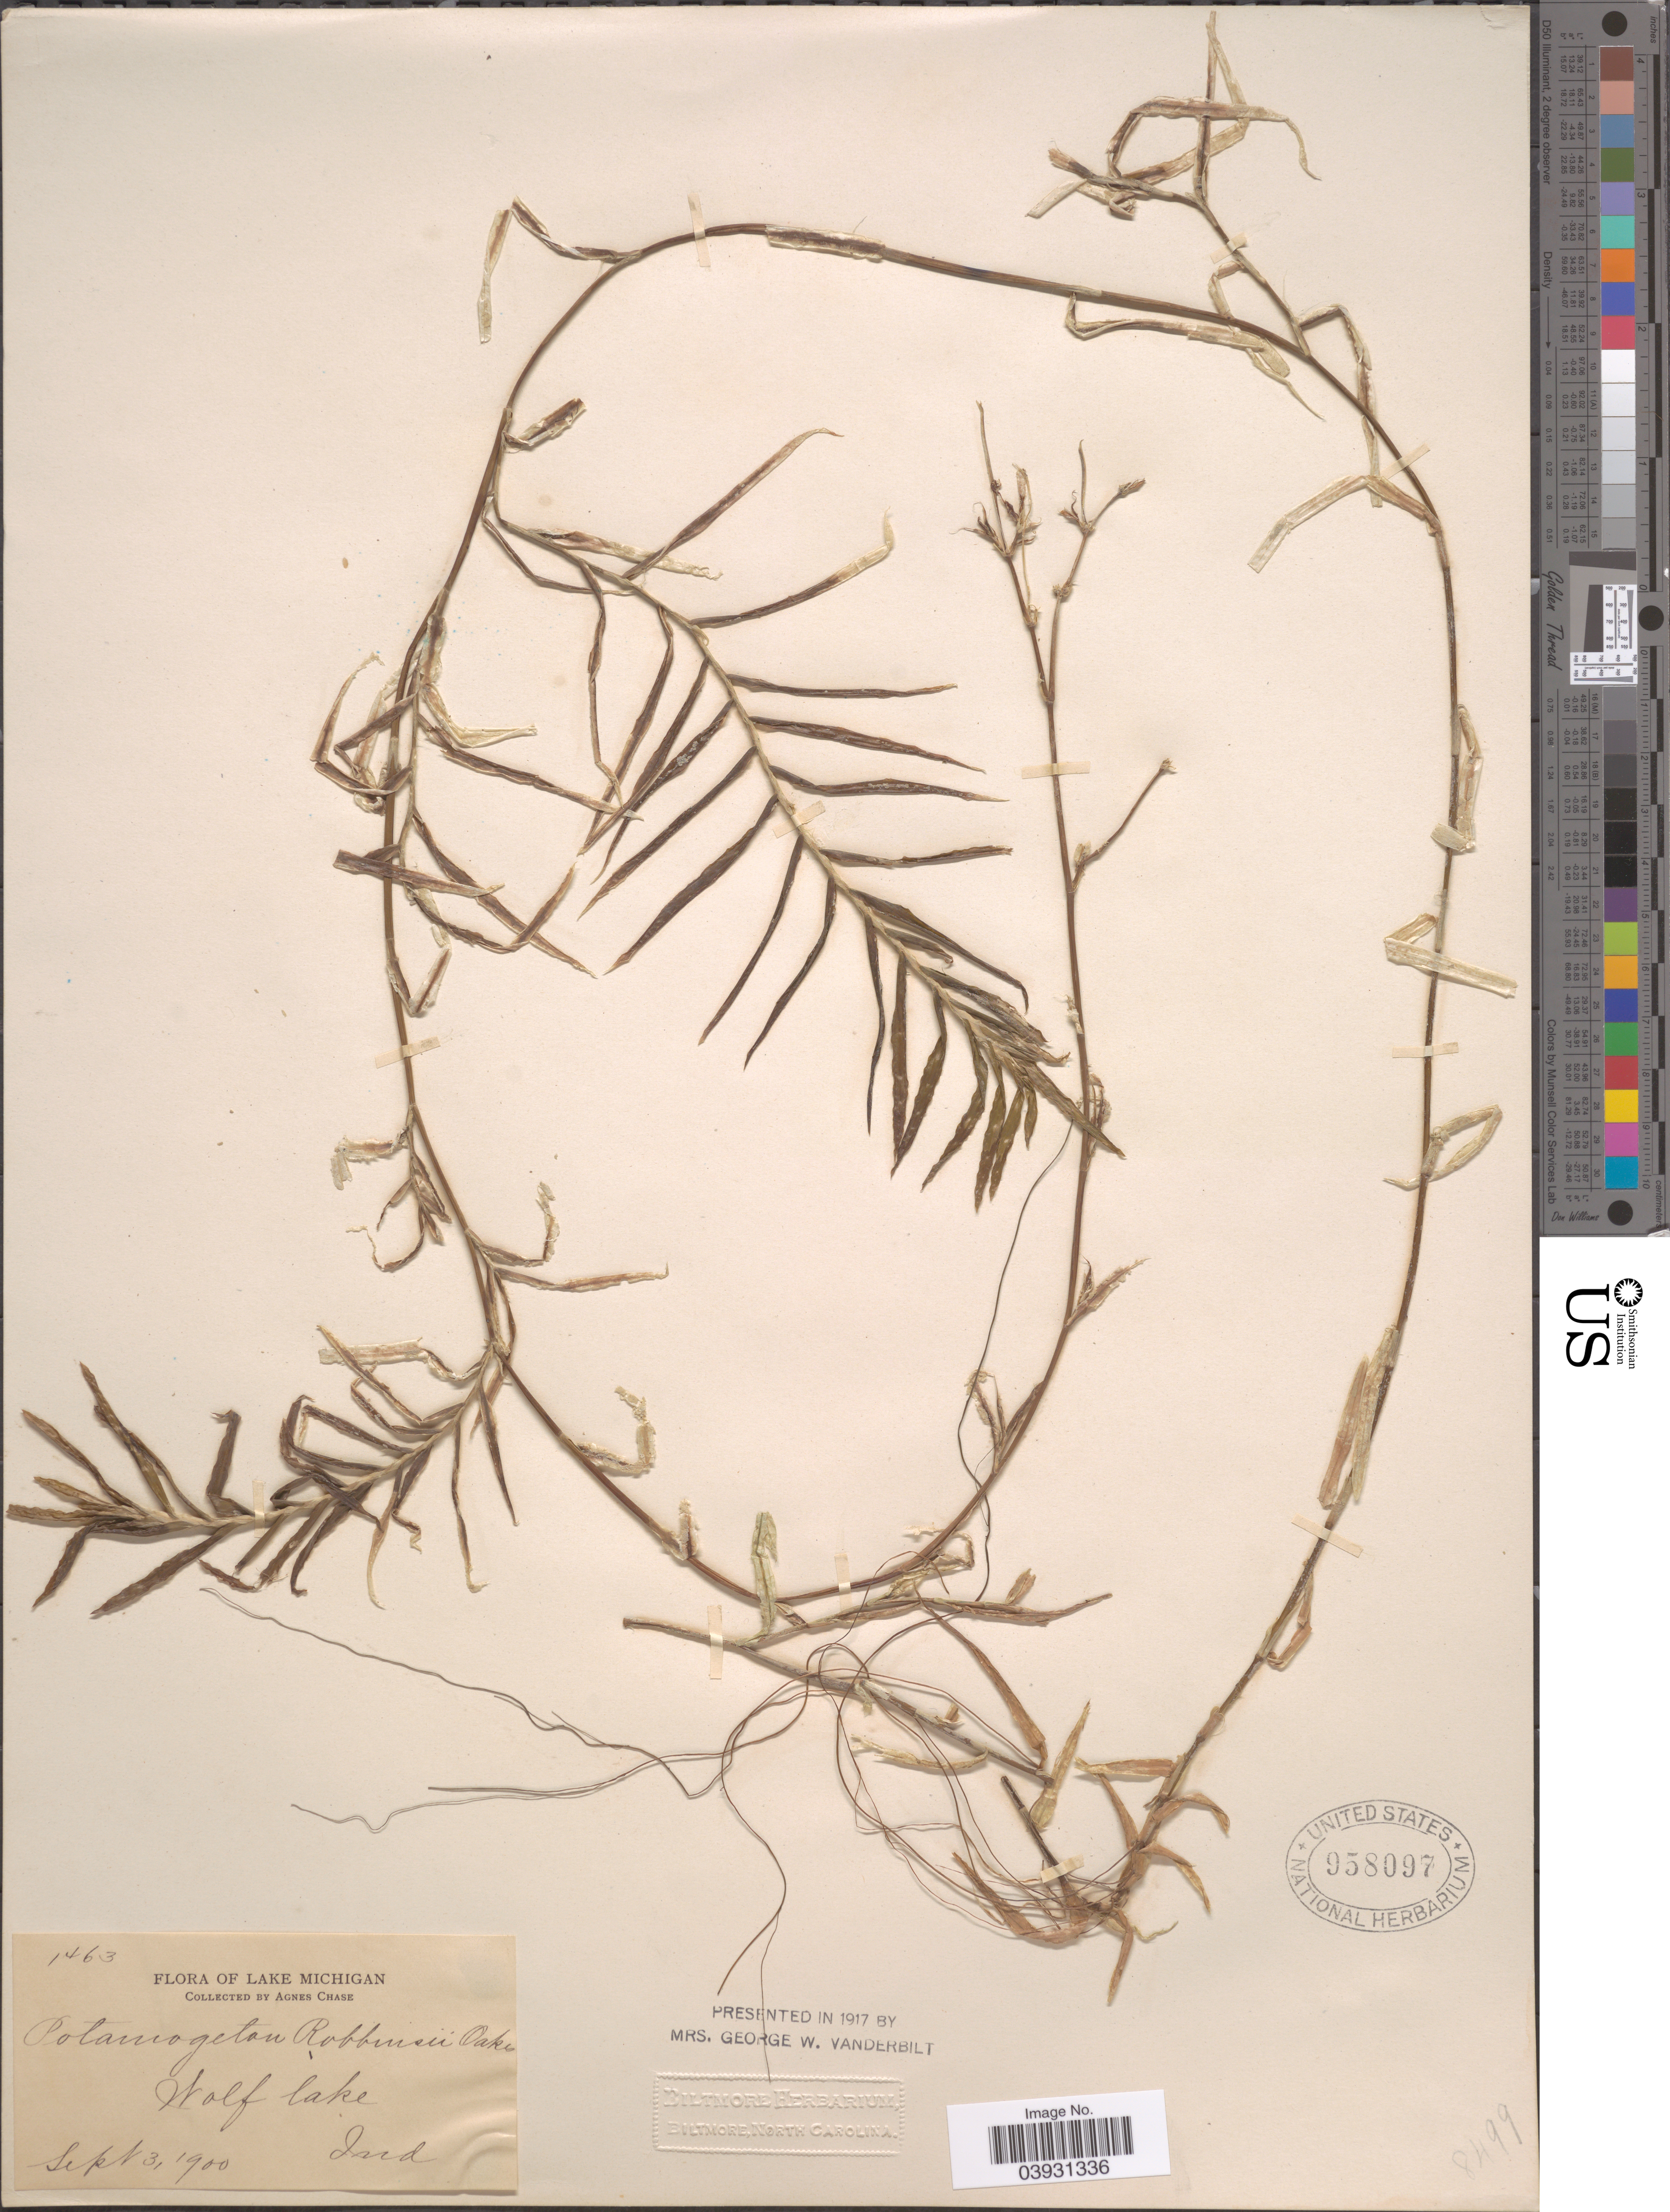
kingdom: Plantae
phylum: Tracheophyta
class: Liliopsida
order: Alismatales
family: Potamogetonaceae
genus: Potamogeton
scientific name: Potamogeton robbinsii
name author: Oakes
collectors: A. Chase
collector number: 1463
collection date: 1900-09-03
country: United States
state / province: Indiana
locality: Lake Michigan. Wolf Lake.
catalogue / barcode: US 958097